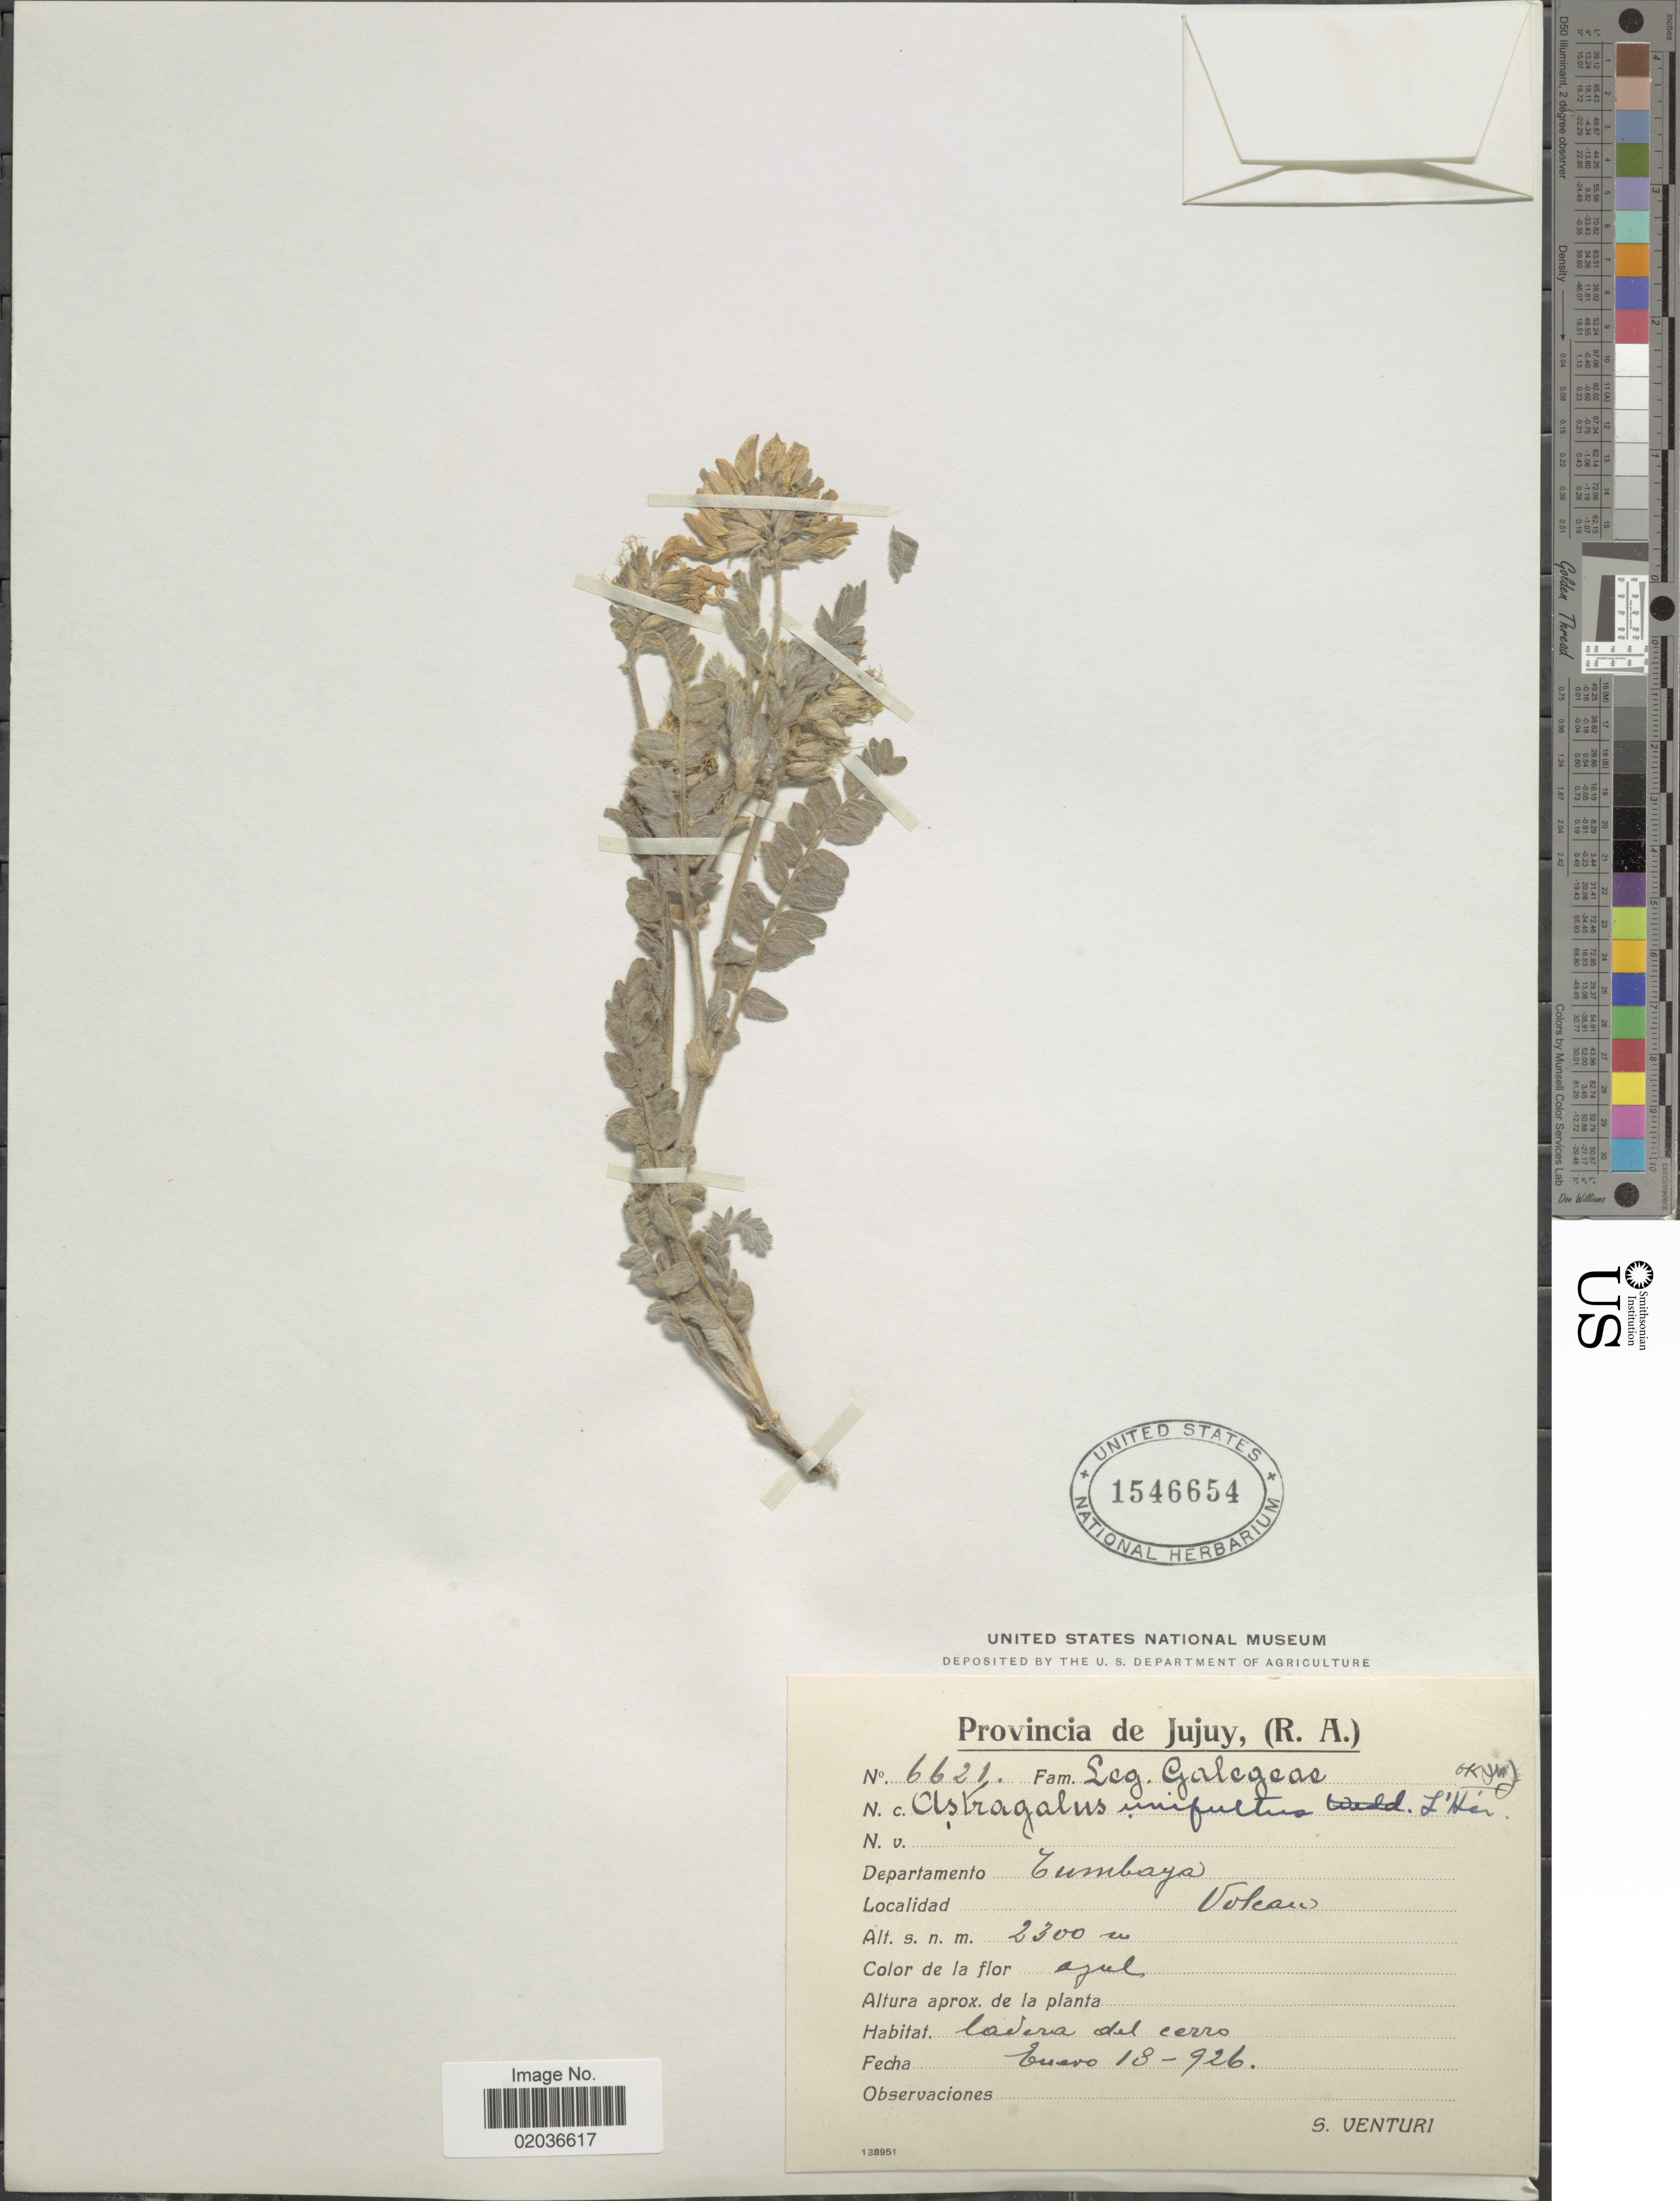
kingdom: Plantae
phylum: Tracheophyta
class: Magnoliopsida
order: Fabales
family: Fabaceae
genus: Astragalus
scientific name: Astragalus garbancillo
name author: Cav.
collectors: S. Venturi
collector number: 6621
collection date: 1926-03-18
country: Argentina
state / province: Jujuy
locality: Provincia de Jujuy, (R.A.). Departamento Tumbaya. Volcan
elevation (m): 2300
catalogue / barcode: US 1546654